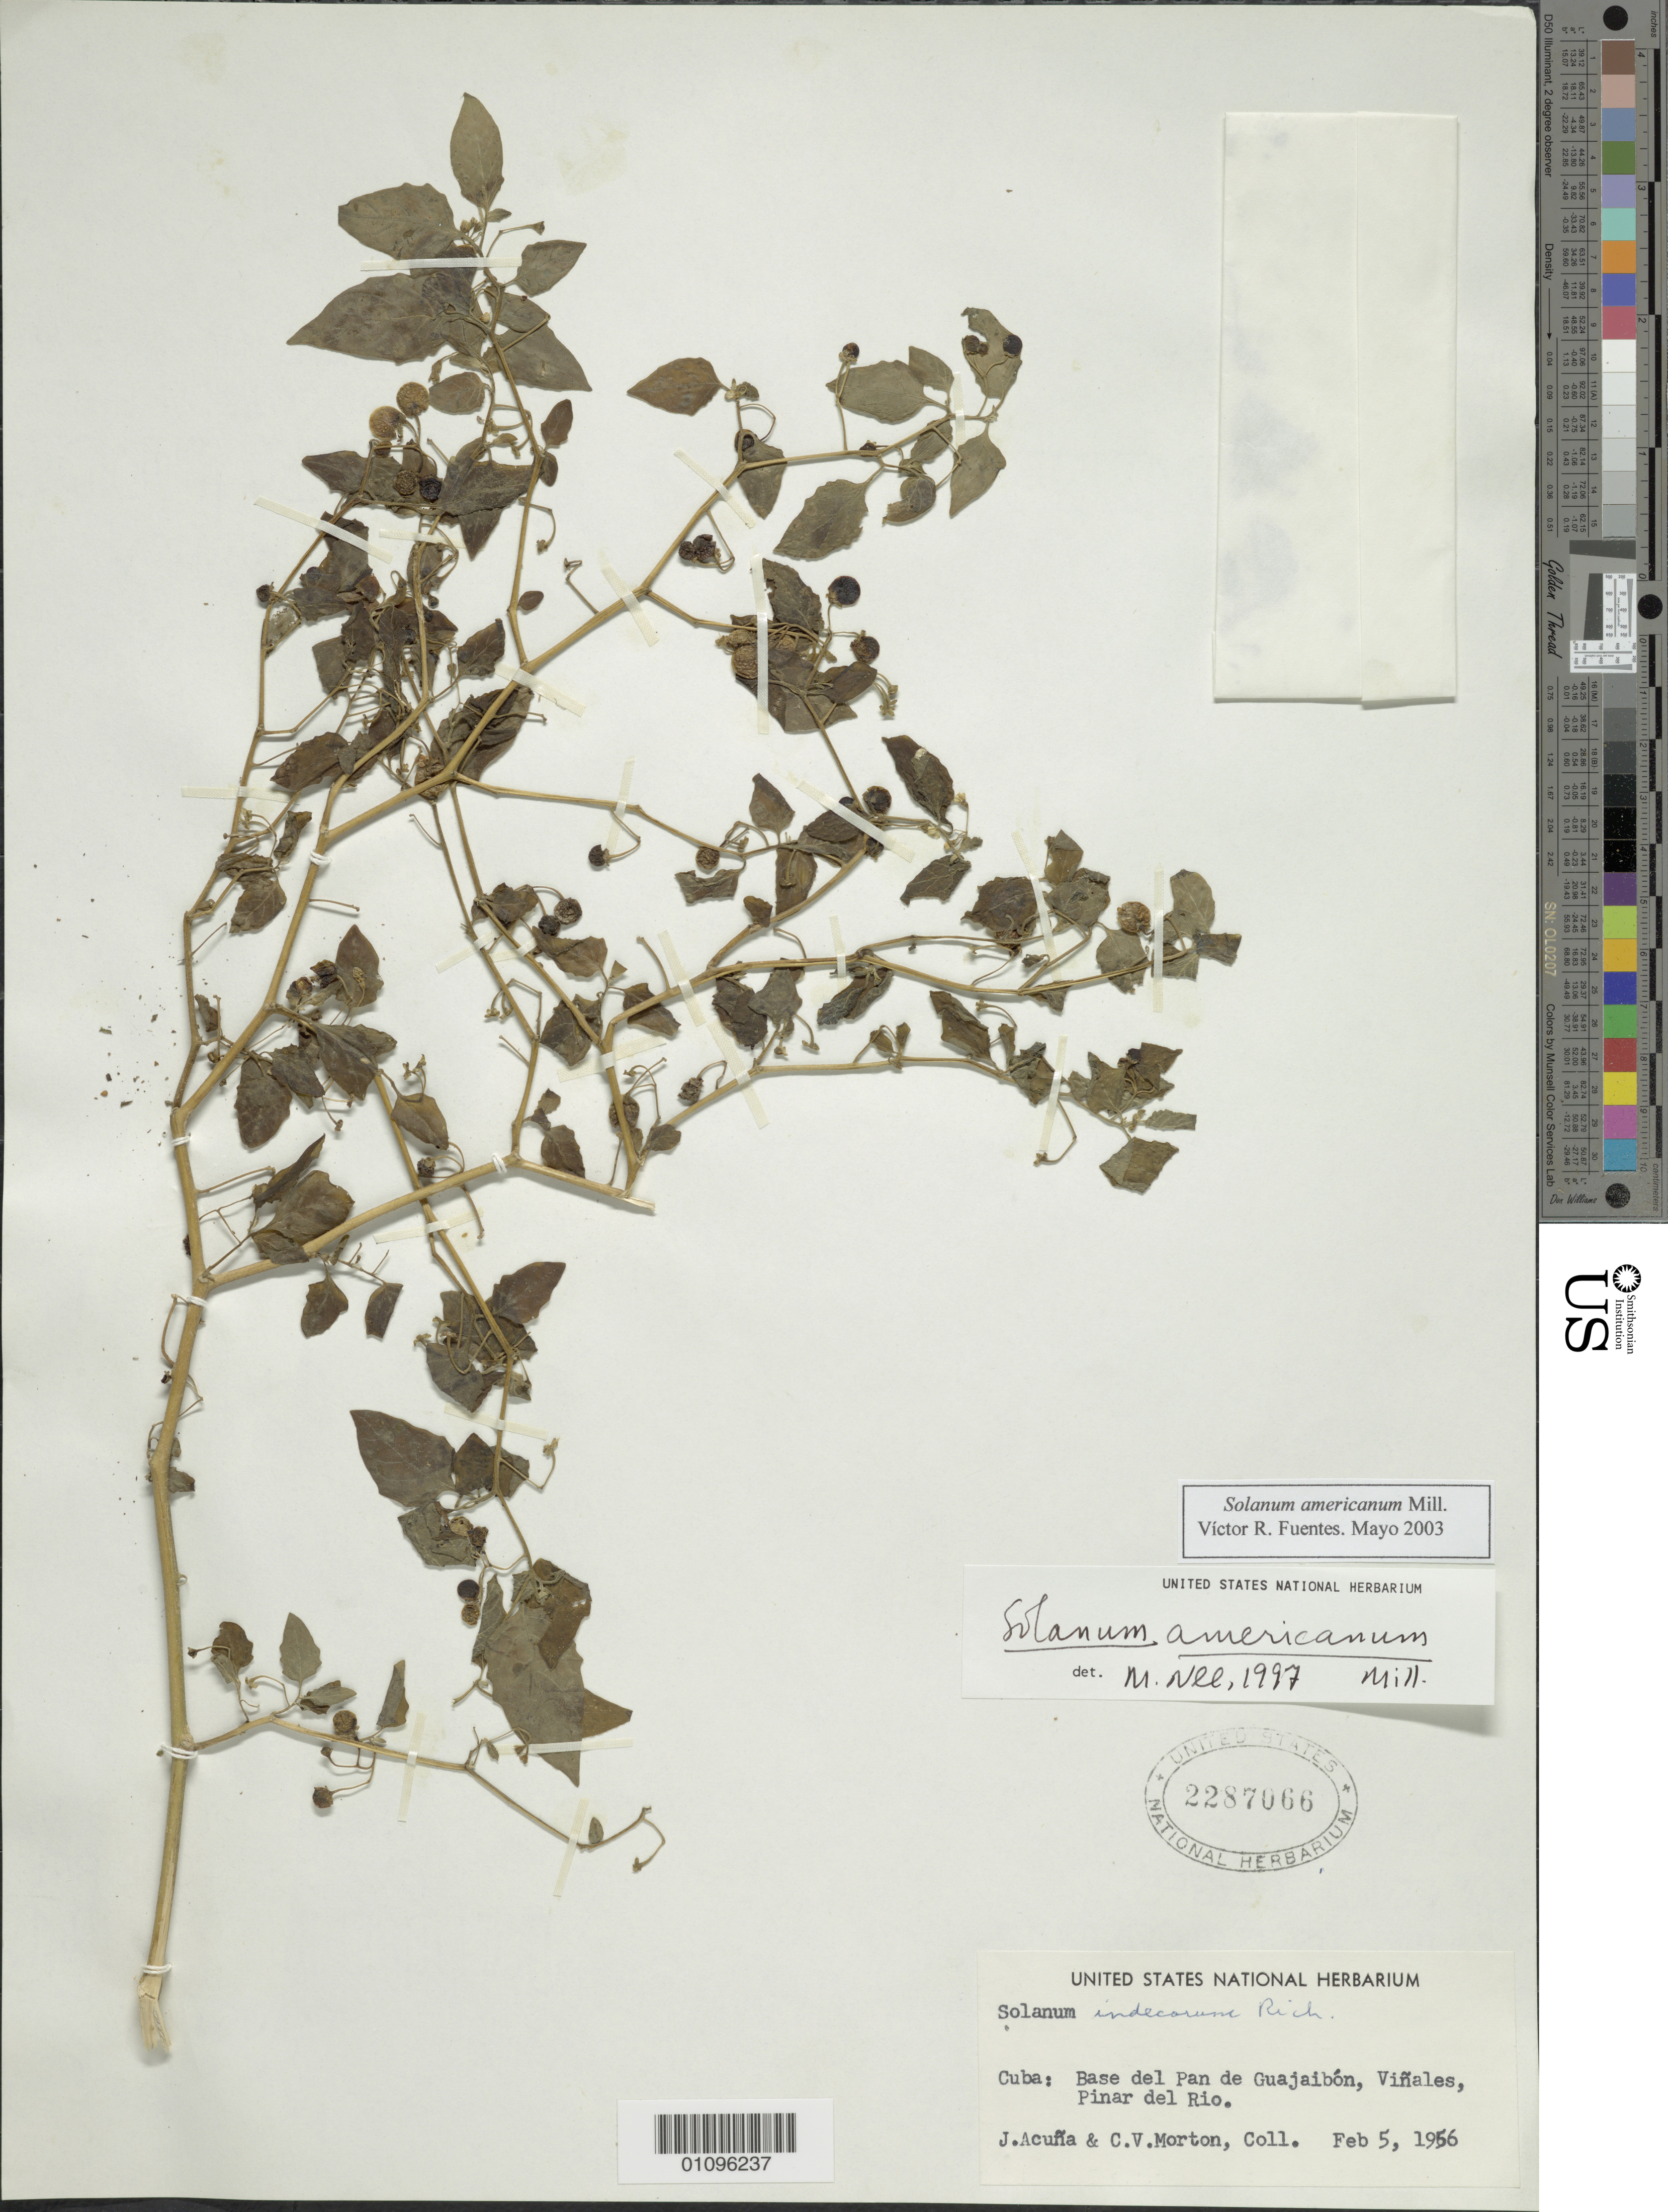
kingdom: Plantae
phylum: Tracheophyta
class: Magnoliopsida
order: Solanales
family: Solanaceae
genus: Solanum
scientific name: Solanum americanum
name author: Mill.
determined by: Fuentes, V. R.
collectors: J. Acuña & C. V. Morton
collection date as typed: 05 Feb 1956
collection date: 1956-02-05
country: Cuba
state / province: Pinar del Río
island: Cuba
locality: Viñales, Base del Pan de Guajaibón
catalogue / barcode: US 2287066